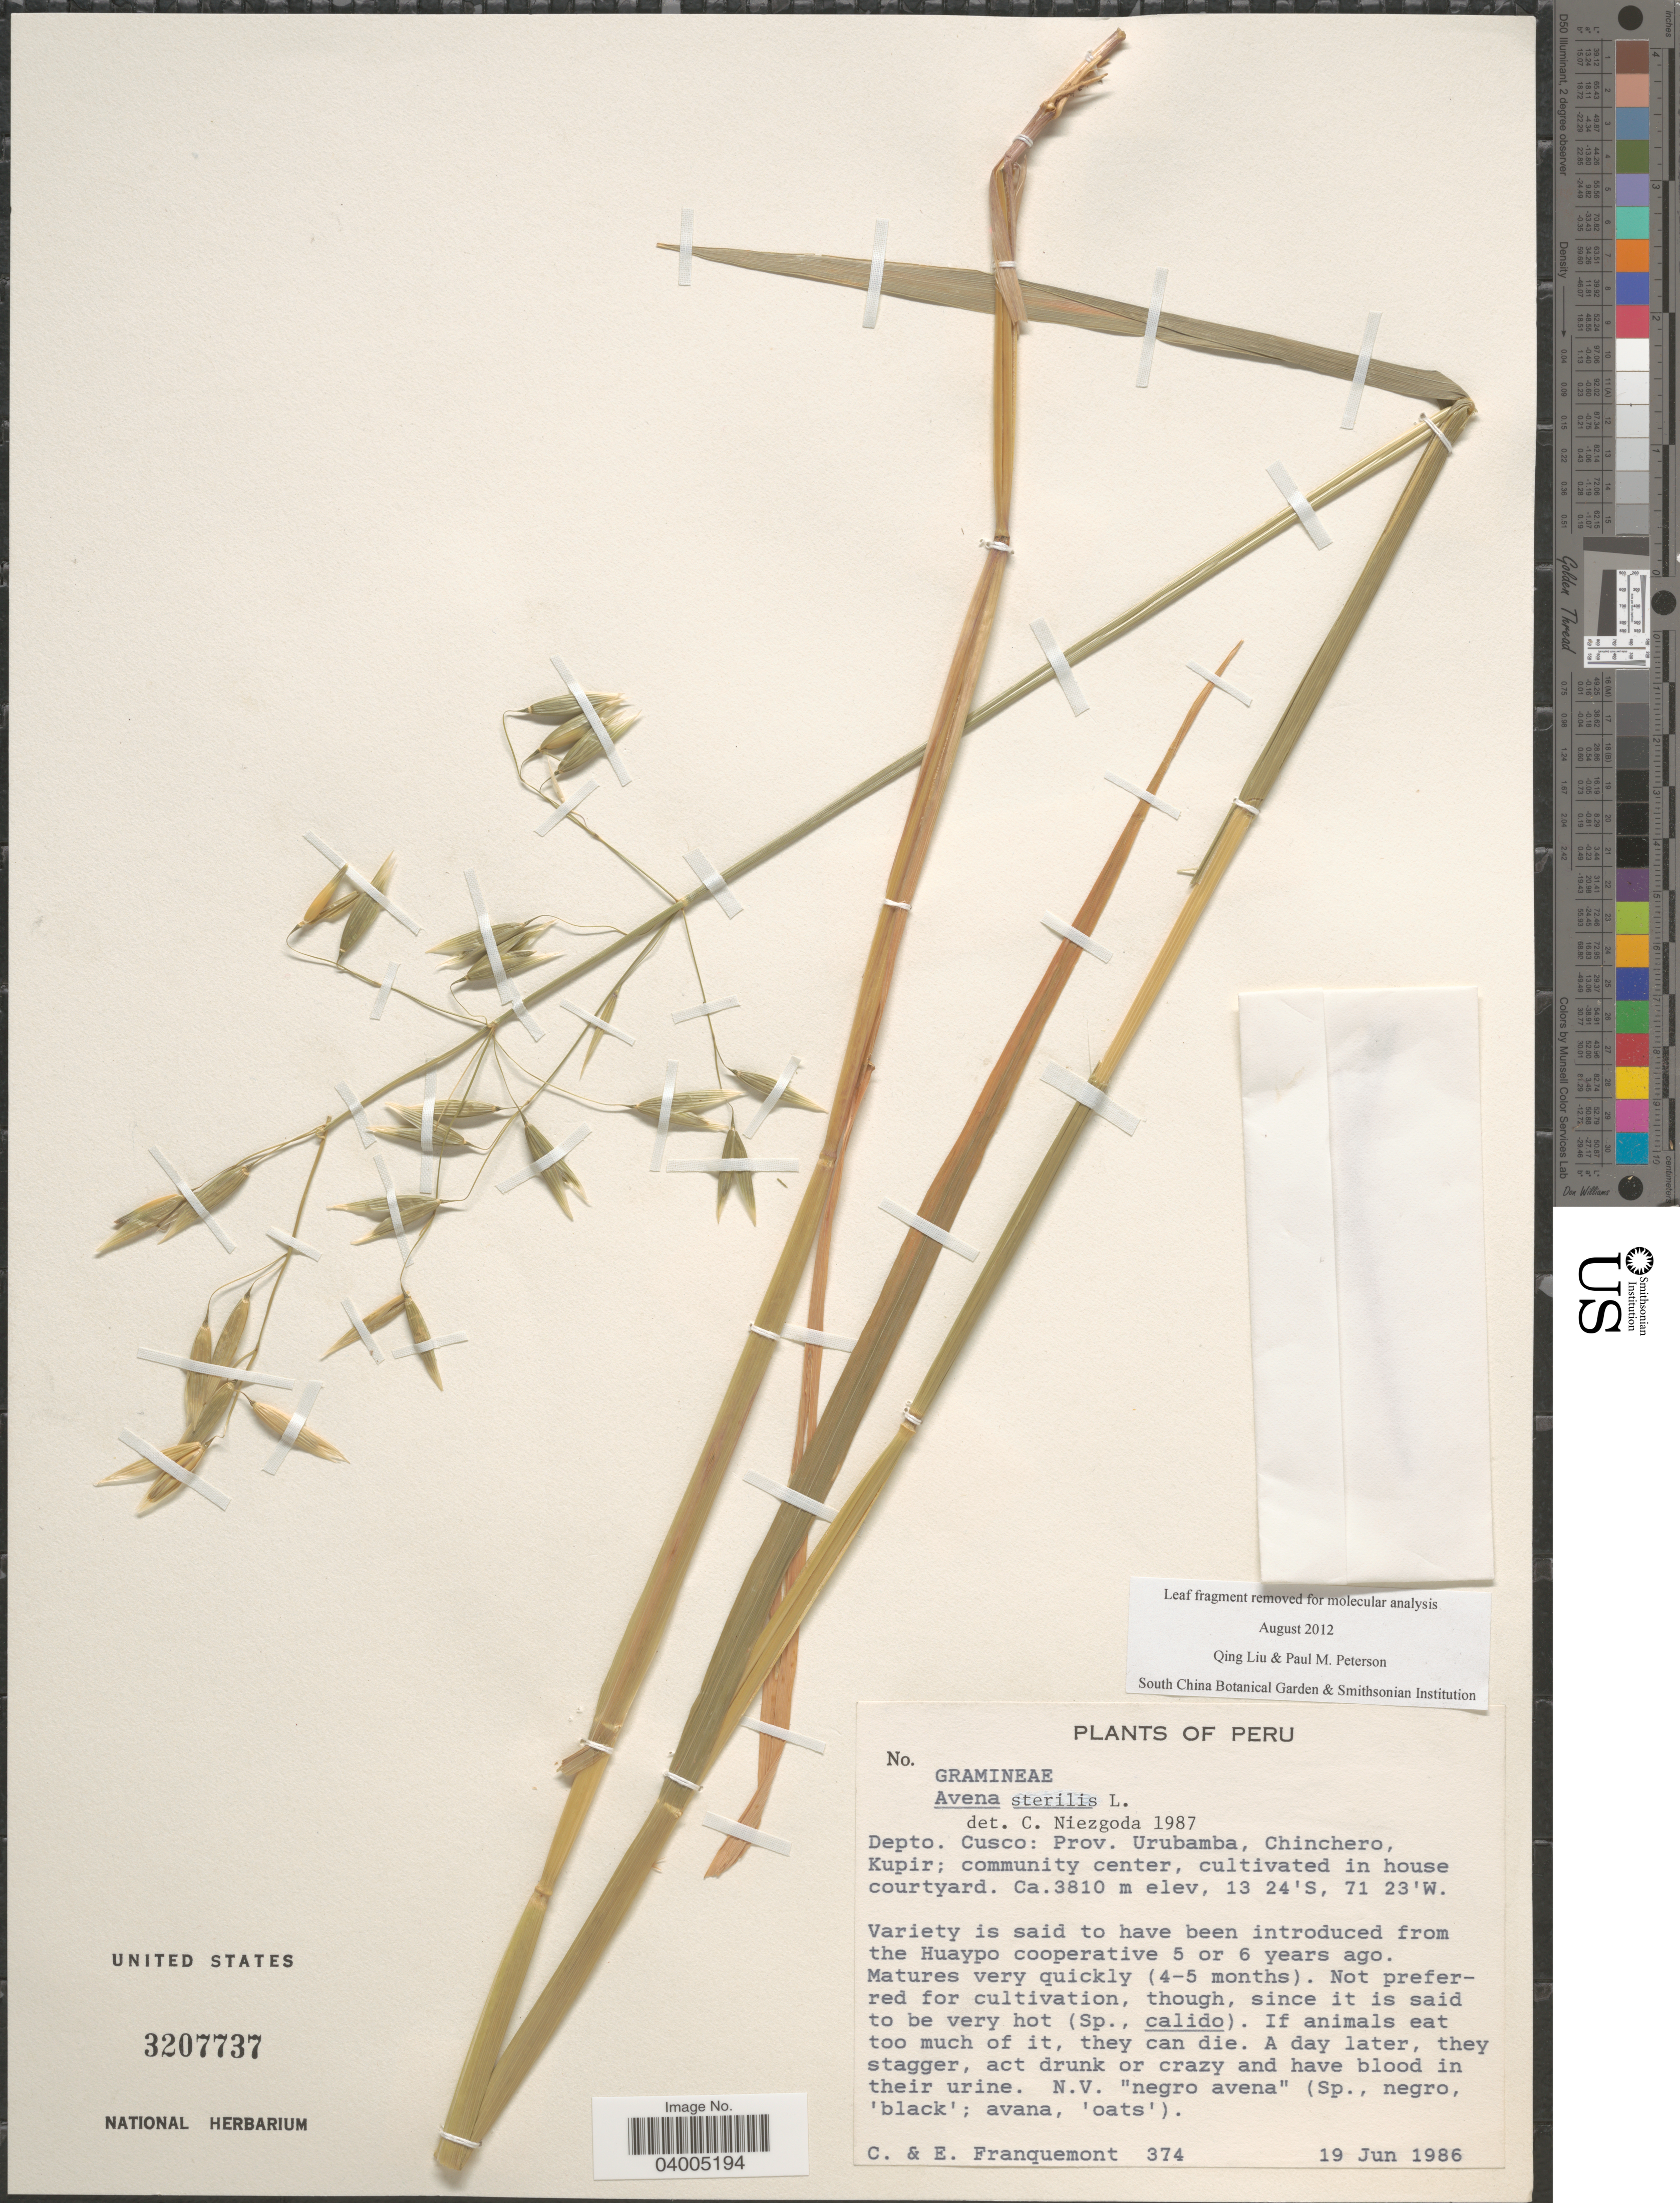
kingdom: Plantae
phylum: Tracheophyta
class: Liliopsida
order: Poales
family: Poaceae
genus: Avena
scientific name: Avena sterilis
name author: L.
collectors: C. Franquemont & E. Franquemont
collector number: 374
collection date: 1986-06-19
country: Peru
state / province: Cusco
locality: Depto. Cusco: Prov. Urubamba, Chinchero, Kupir; community center, cultivated in house courtyard.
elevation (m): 3810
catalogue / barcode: US 3207737